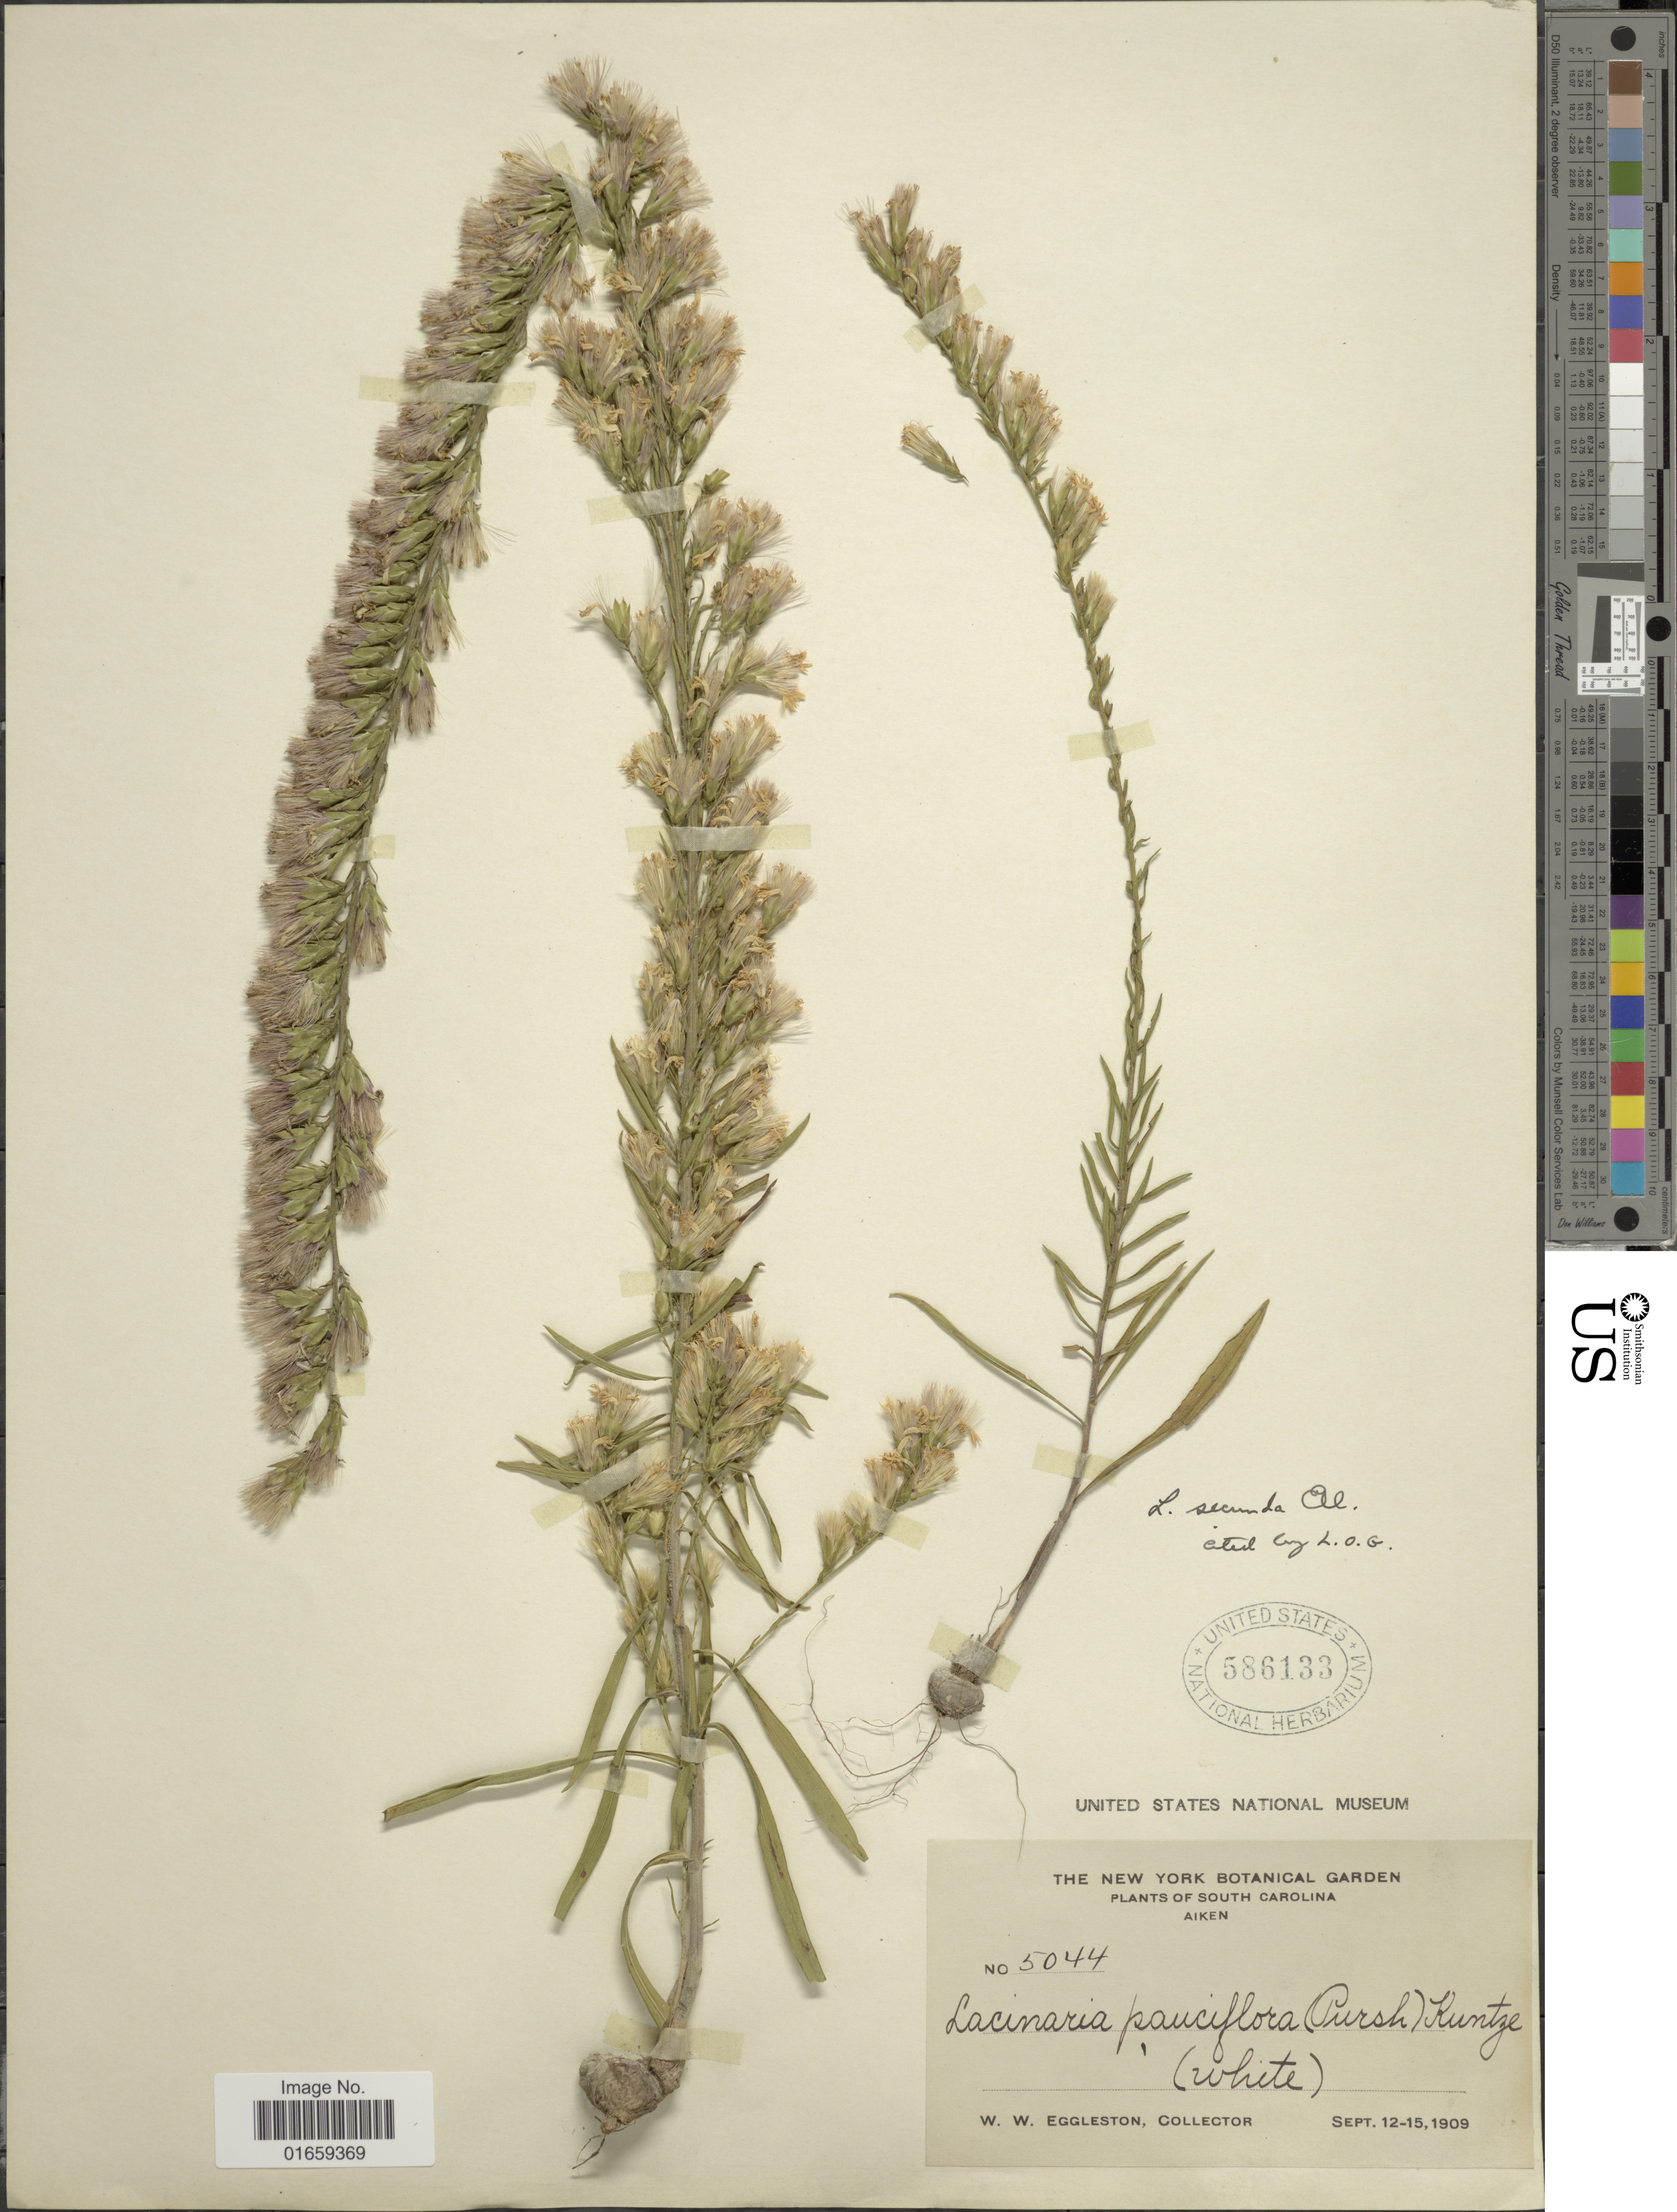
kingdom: Plantae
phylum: Tracheophyta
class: Magnoliopsida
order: Asterales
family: Asteraceae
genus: Liatris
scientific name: Liatris secunda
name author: Elliott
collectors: W. W. Eggleston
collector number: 5044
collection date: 1909-09-12/1909-09-15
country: United States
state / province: South Carolina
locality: Aiken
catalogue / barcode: US 586133